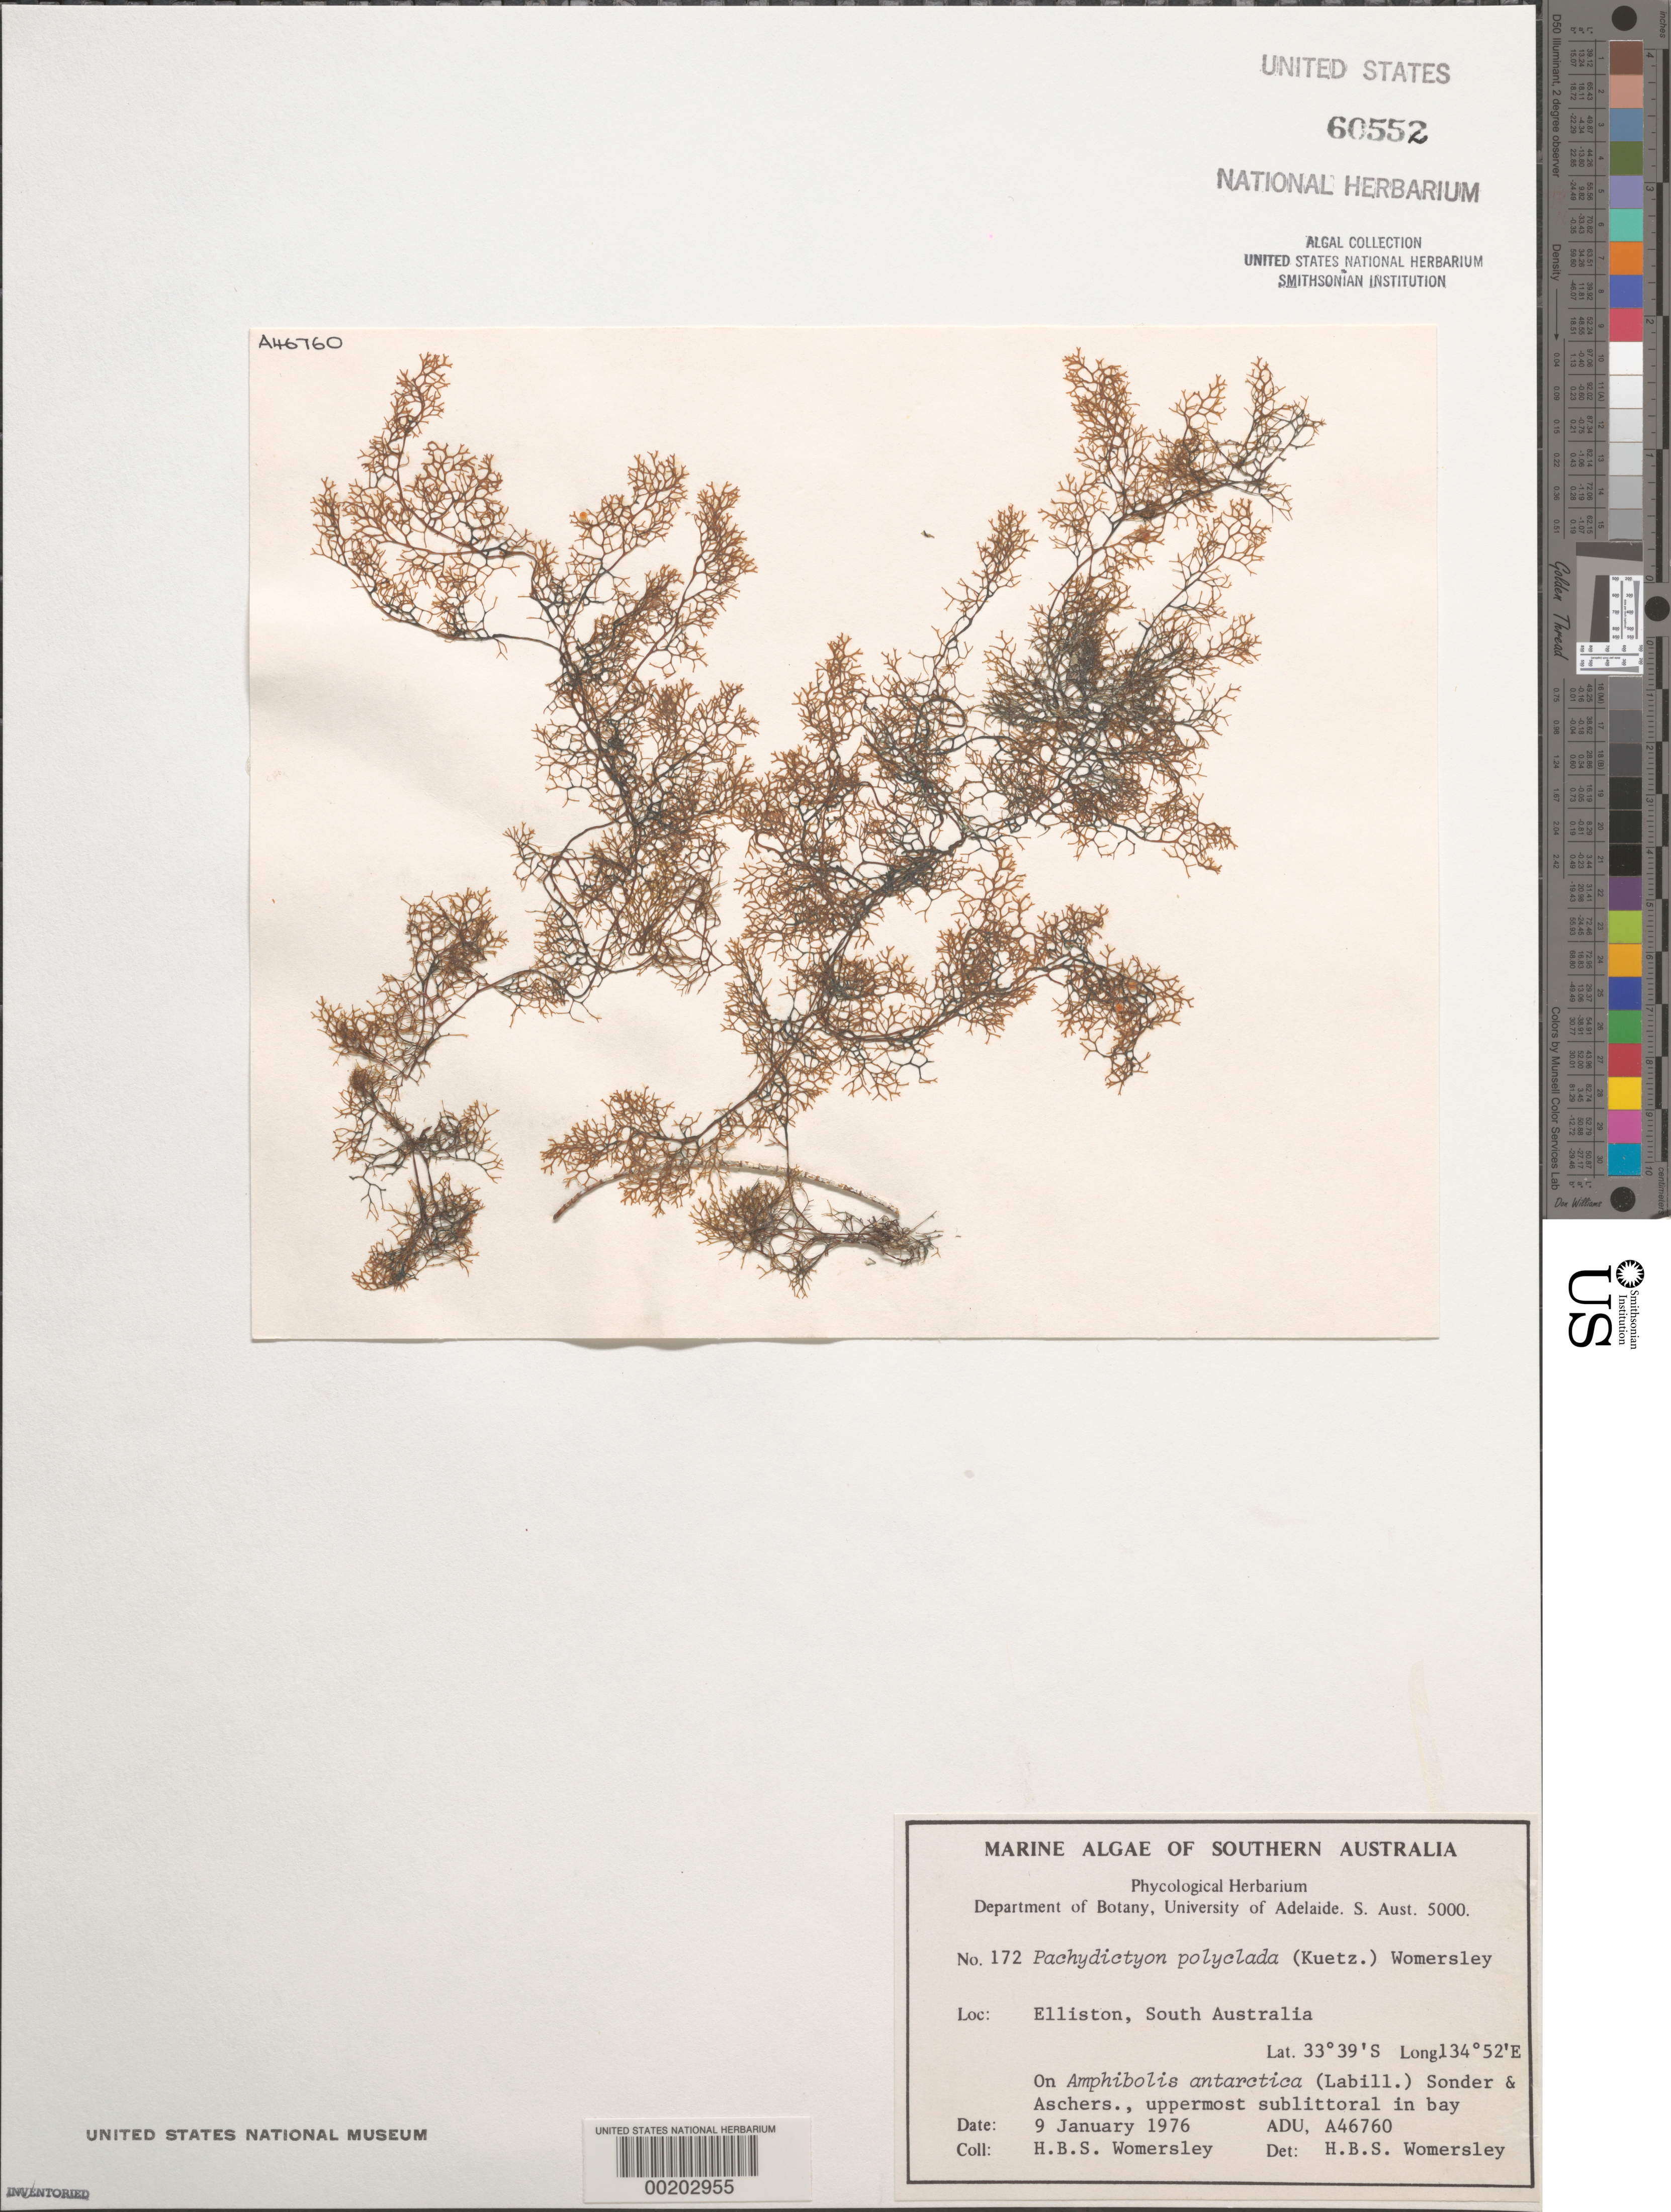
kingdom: Chromista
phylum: Ochrophyta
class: Phaeophyceae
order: Dictyotales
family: Dictyotaceae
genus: Dictyota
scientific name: Dictyota sp.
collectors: H. B. S. Womersley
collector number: ADU A46760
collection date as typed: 09 Jan 1976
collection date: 1976-01-09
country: Australia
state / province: South Australia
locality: Elliston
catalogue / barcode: US 60552